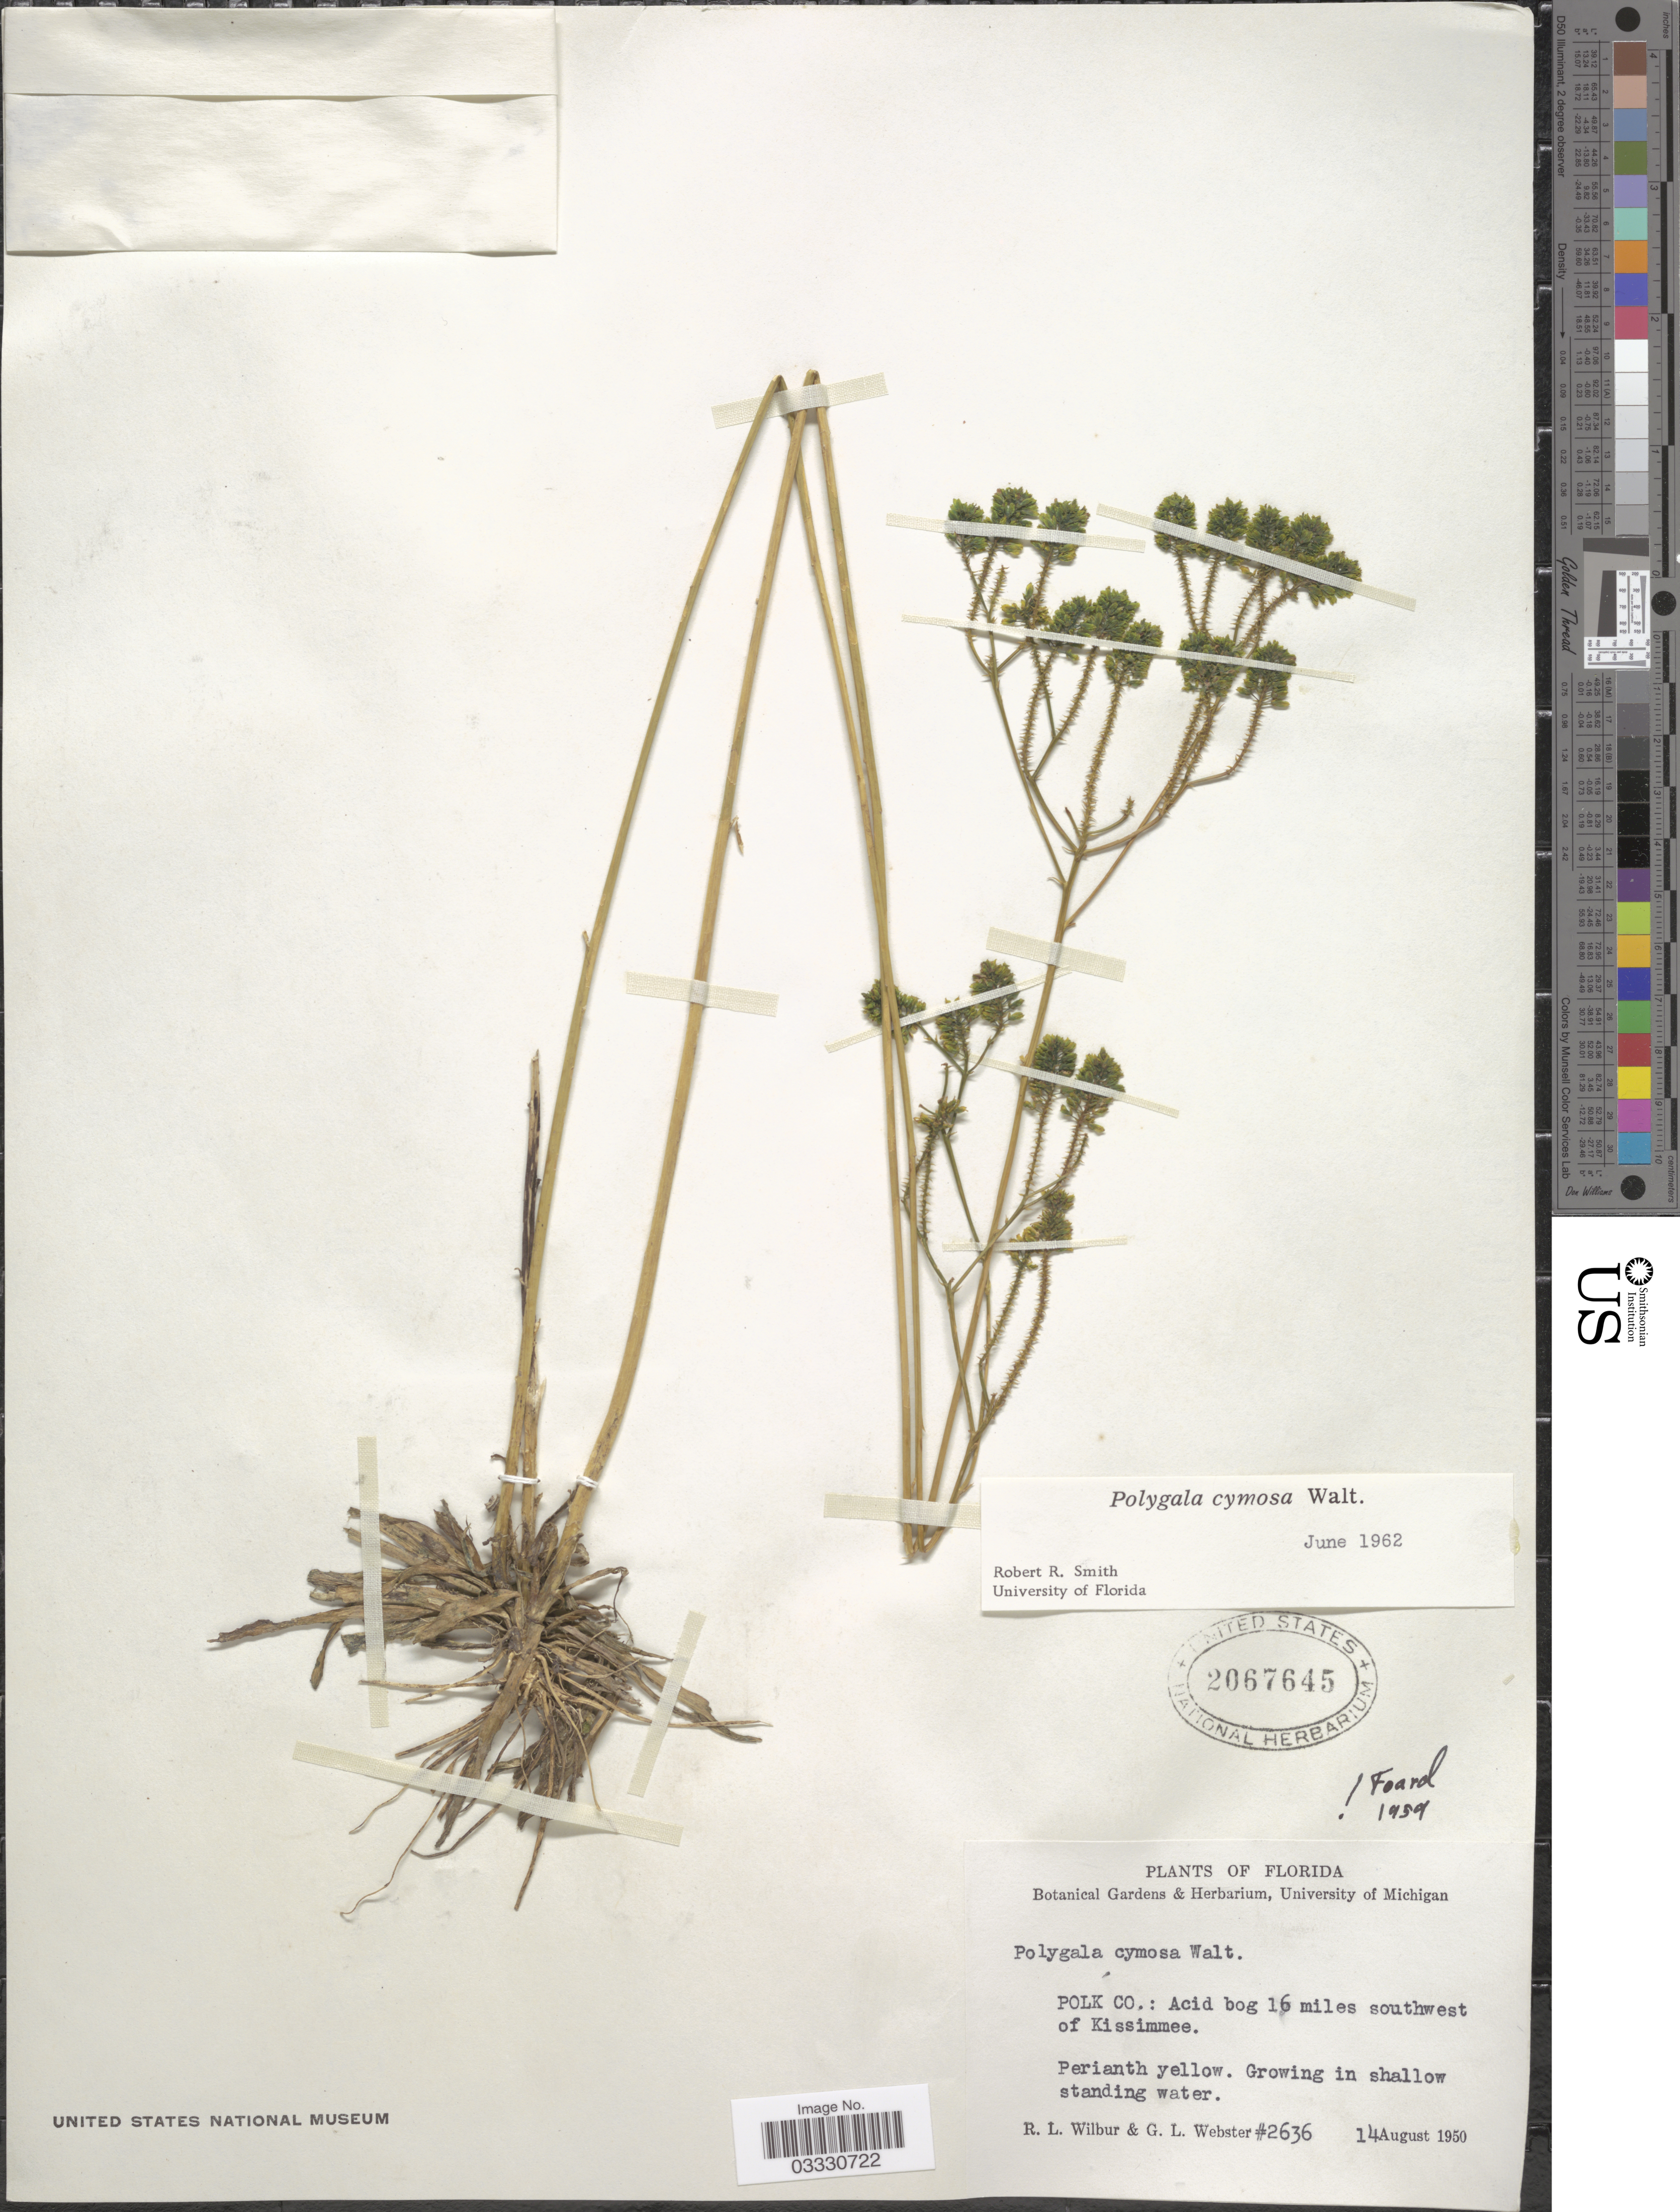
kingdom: Plantae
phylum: Tracheophyta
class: Magnoliopsida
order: Fabales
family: Polygalaceae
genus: Polygala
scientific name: Polygala cymosa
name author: Walter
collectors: R. L. Wilbur & G. L. Webster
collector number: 2636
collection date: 1950-08-14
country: United States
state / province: Florida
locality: Polk Co.: Acid bog 16 miles southwest of Kissimmee.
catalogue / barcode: US 2067645